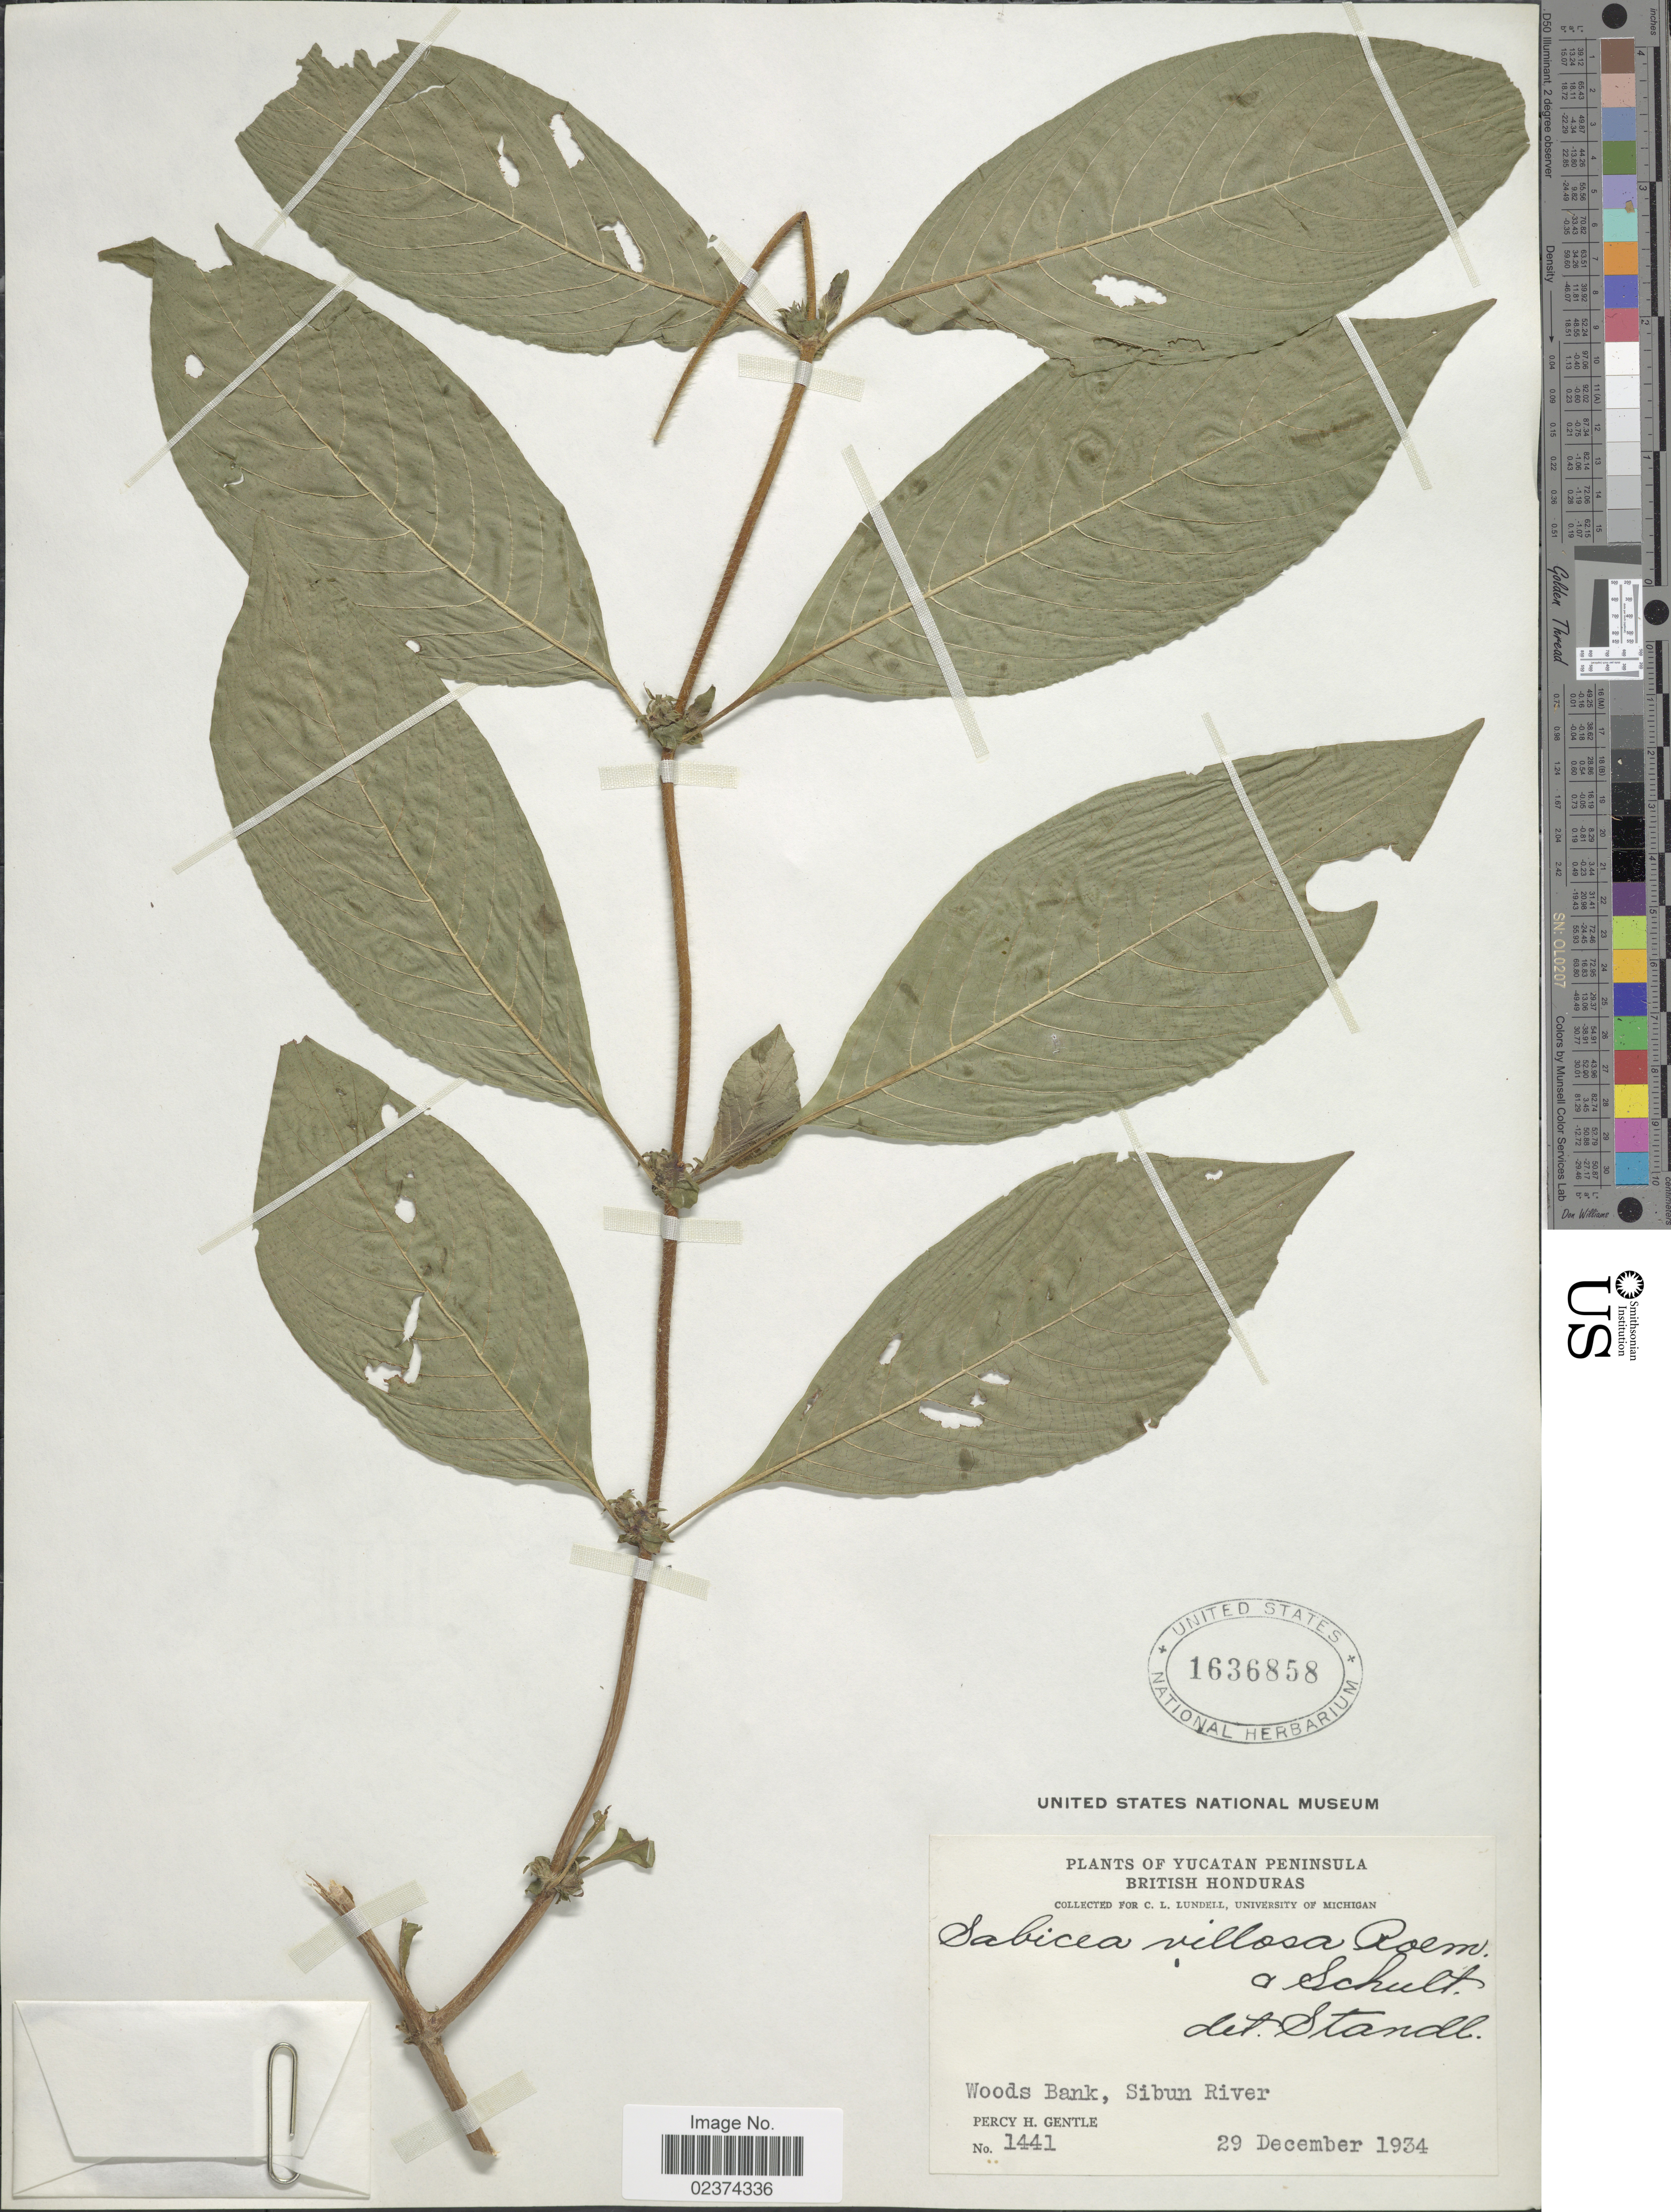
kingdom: Plantae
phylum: Tracheophyta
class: Magnoliopsida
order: Gentianales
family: Rubiaceae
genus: Sabicea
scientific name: Sabicea hirsuta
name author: Kunth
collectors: P. H. Gentle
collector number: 1441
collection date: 1934-12-29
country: Belize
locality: Yucatan Peninsula. British Honduras. Woods Bank, Sibun River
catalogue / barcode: US 1636858